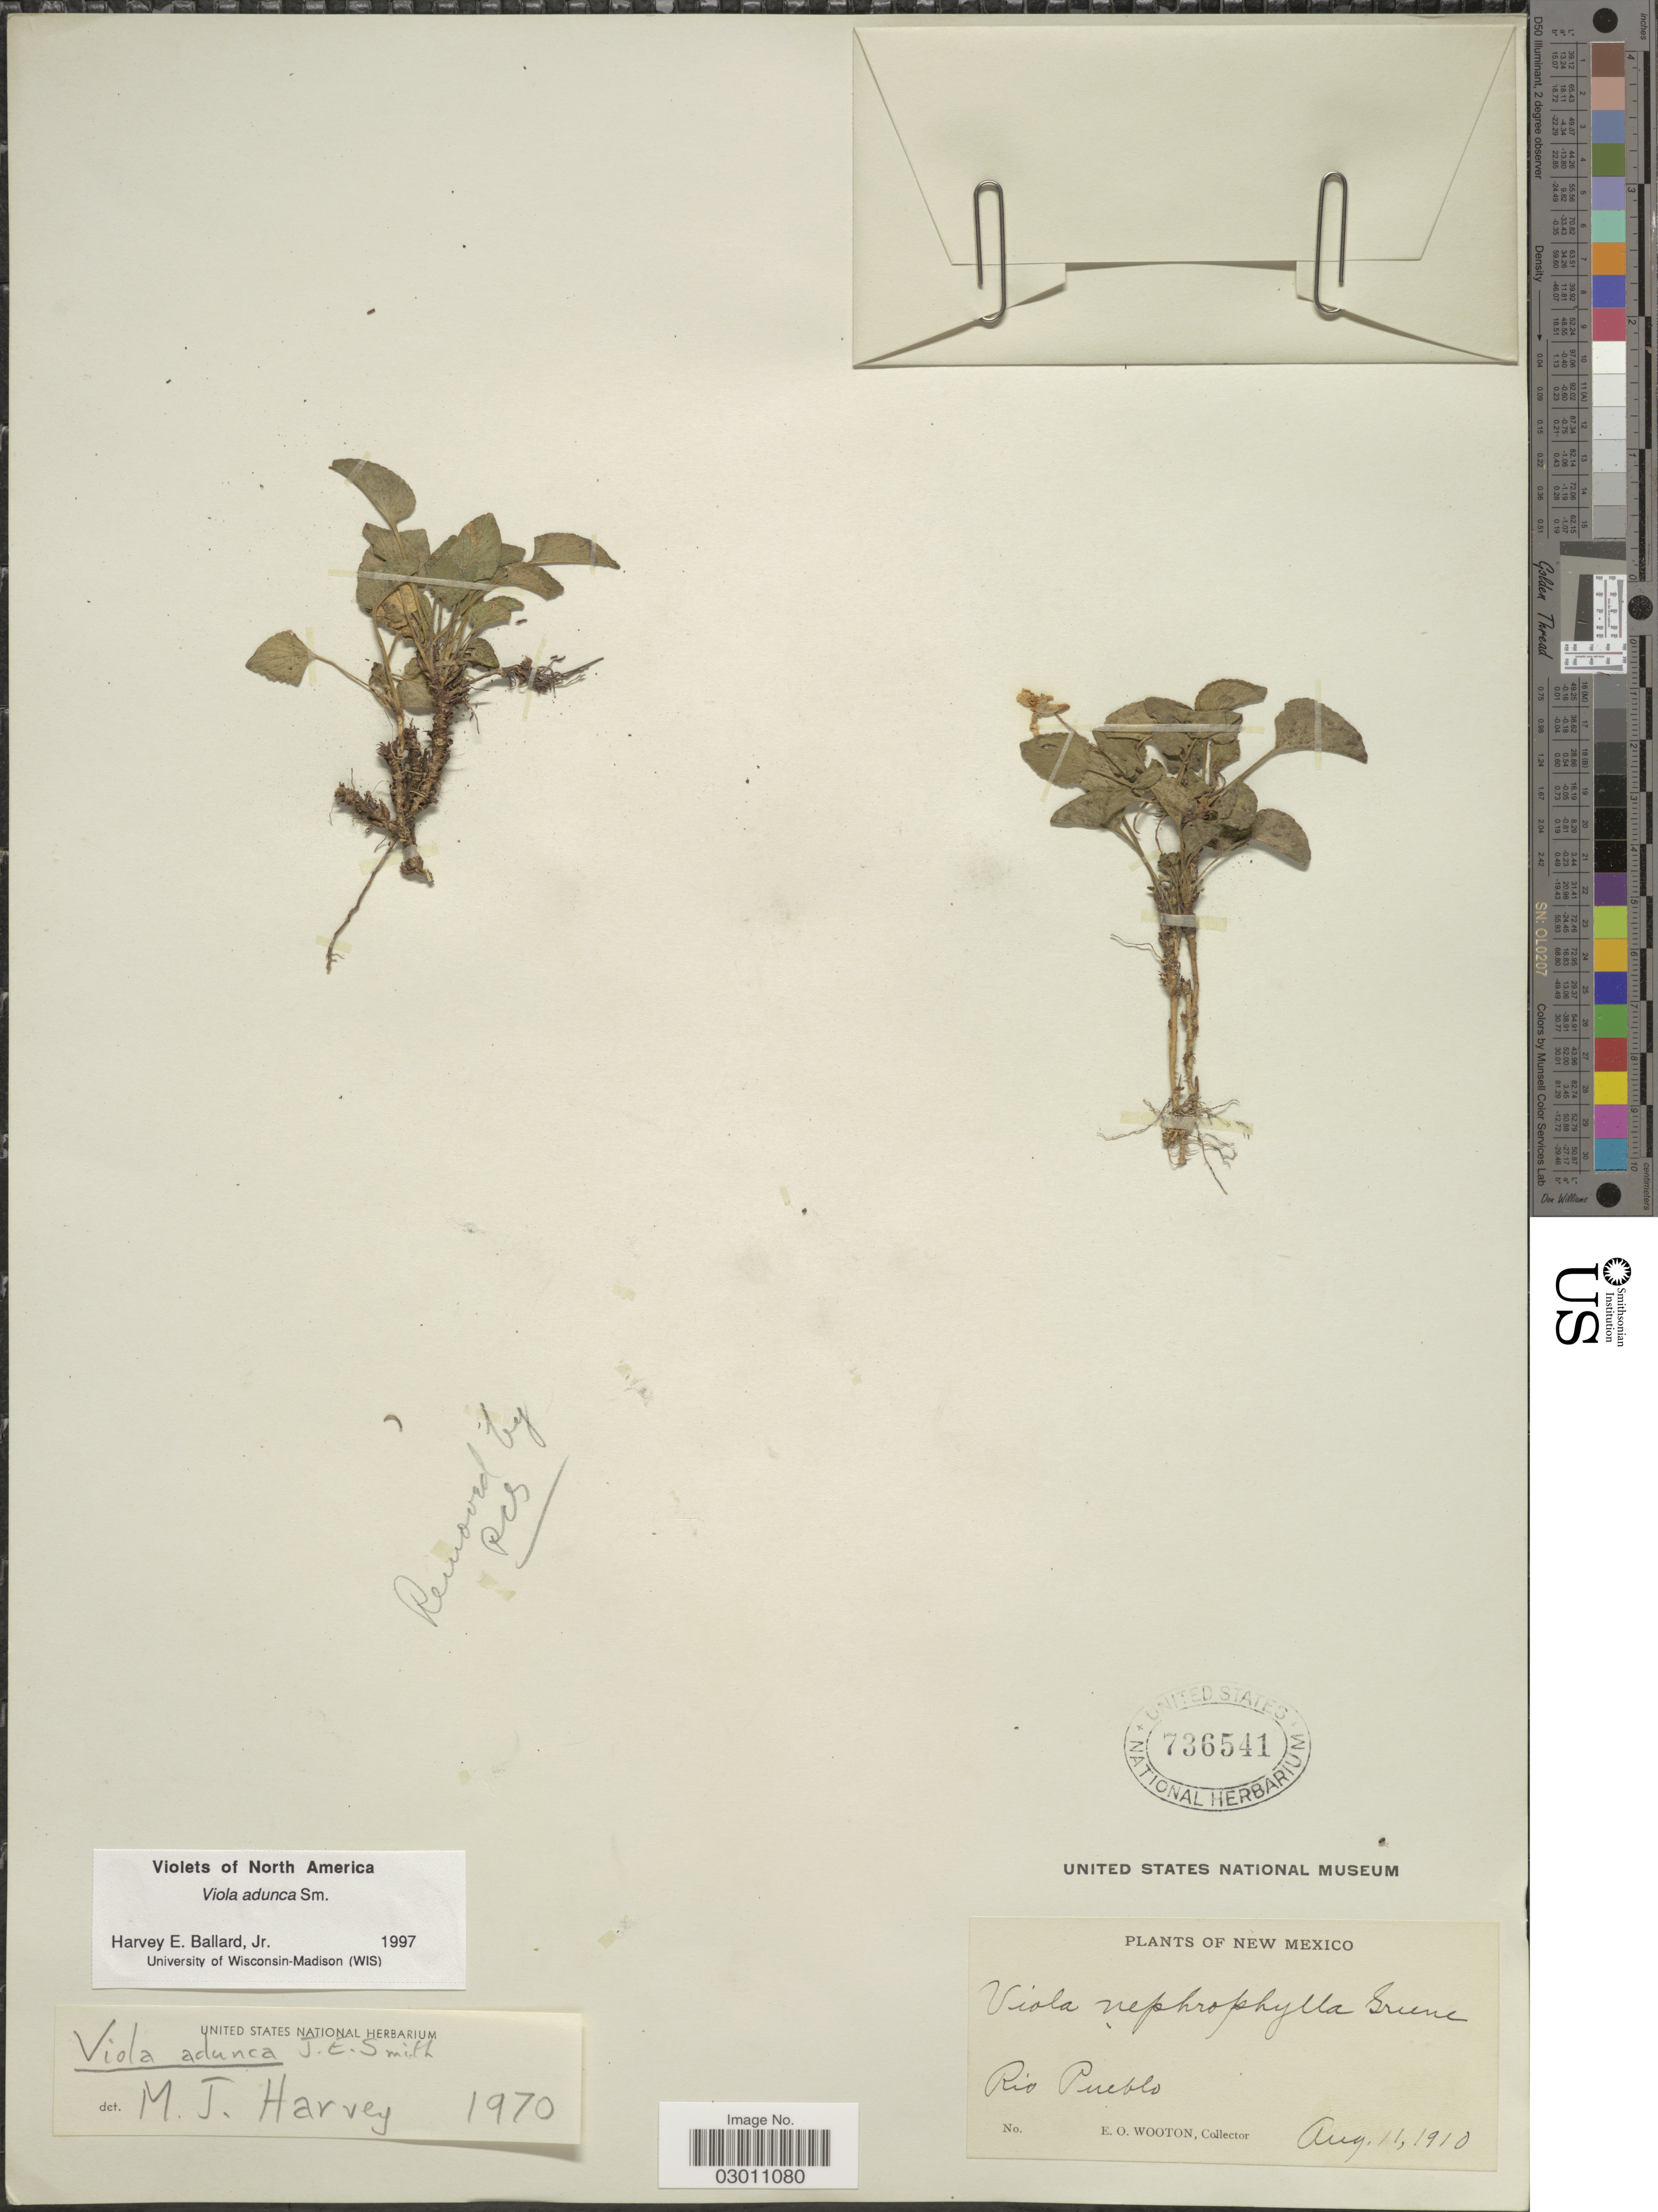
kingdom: Plantae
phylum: Tracheophyta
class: Magnoliopsida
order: Malpighiales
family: Violaceae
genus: Viola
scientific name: Viola adunca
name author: Sm.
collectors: E. O. Wooton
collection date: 1910-08-11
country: United States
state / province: New Mexico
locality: Rio Pueblo.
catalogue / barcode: US 736541